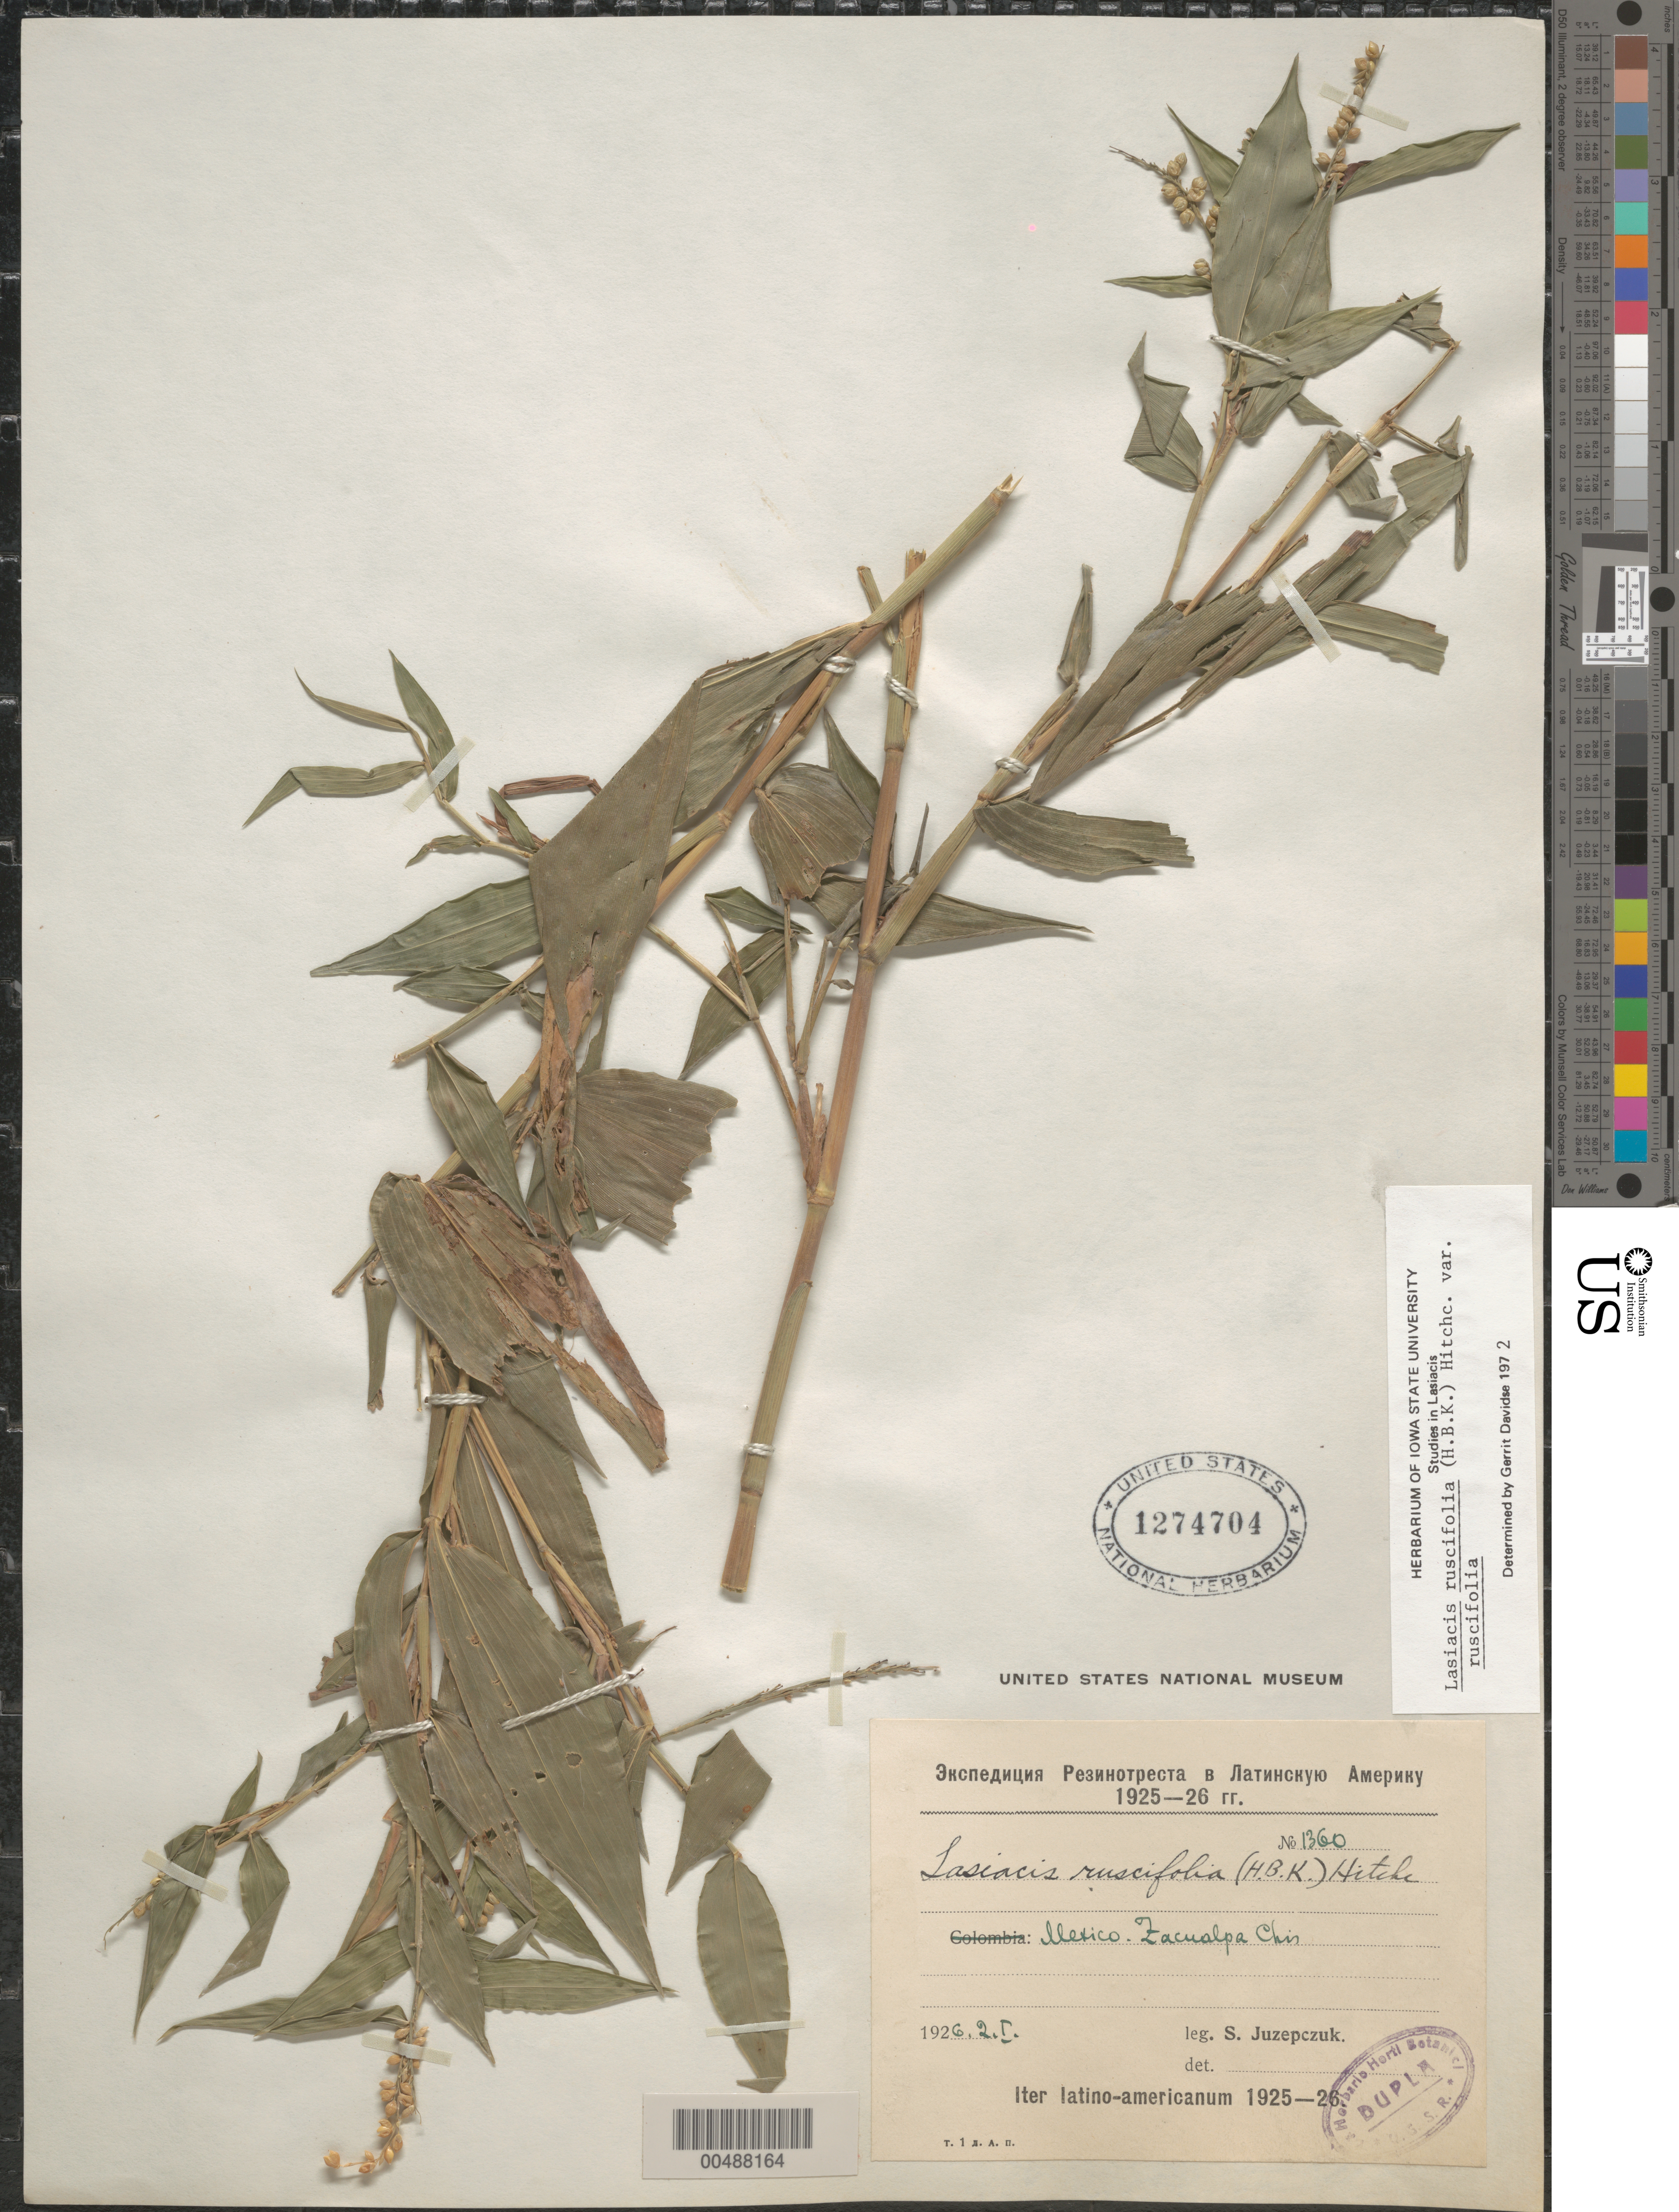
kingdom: Plantae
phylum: Tracheophyta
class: Liliopsida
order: Poales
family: Poaceae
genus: Lasiacis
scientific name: Lasiacis ruscifolia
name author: (Kunth) Hitchc.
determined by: Davidse, Gerrit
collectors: S. V. Juzepczuk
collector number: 1360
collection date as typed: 2 Jan 1926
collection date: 1926-01-02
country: Mexico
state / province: Chiapas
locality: Zacualpa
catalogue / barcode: US 1274704